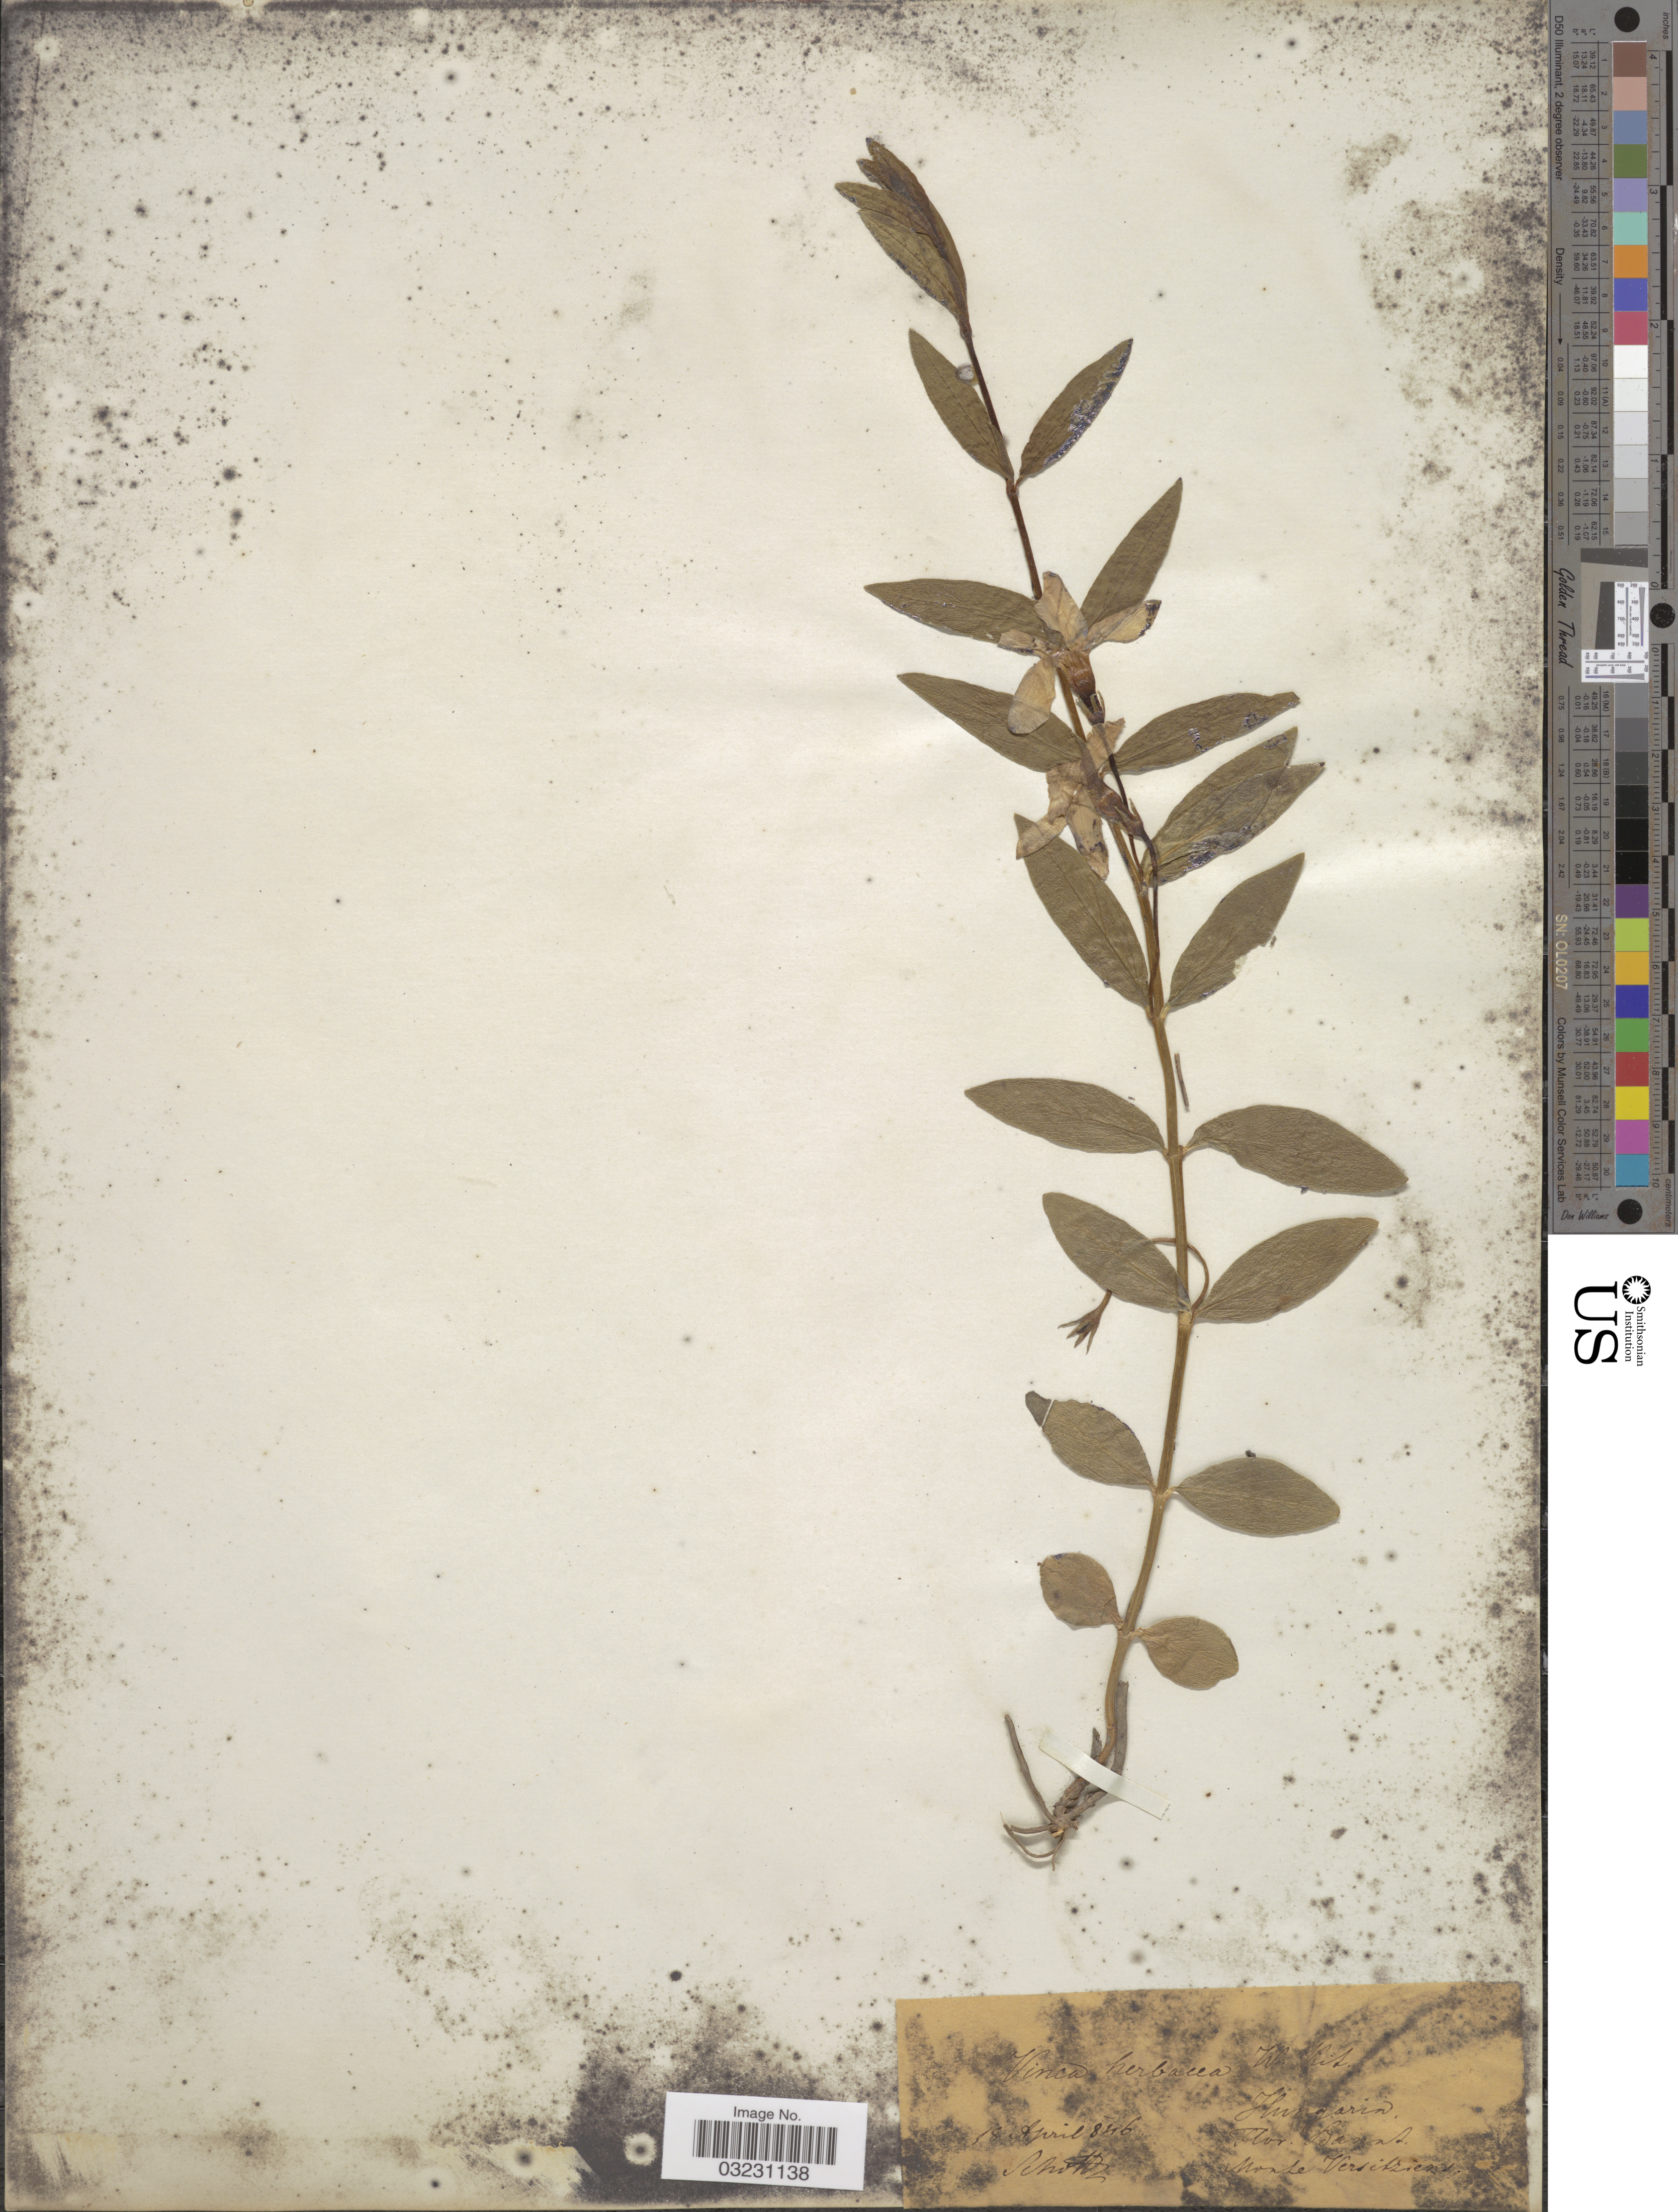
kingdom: Plantae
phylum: Tracheophyta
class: Magnoliopsida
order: Gentianales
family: Apocynaceae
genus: Vinca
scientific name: Vinca herbacea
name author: Waldst. & Kit.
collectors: -. Schottz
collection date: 1846-04-18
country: Hungary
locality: Banat. Monte Versitziens. [interpreted]